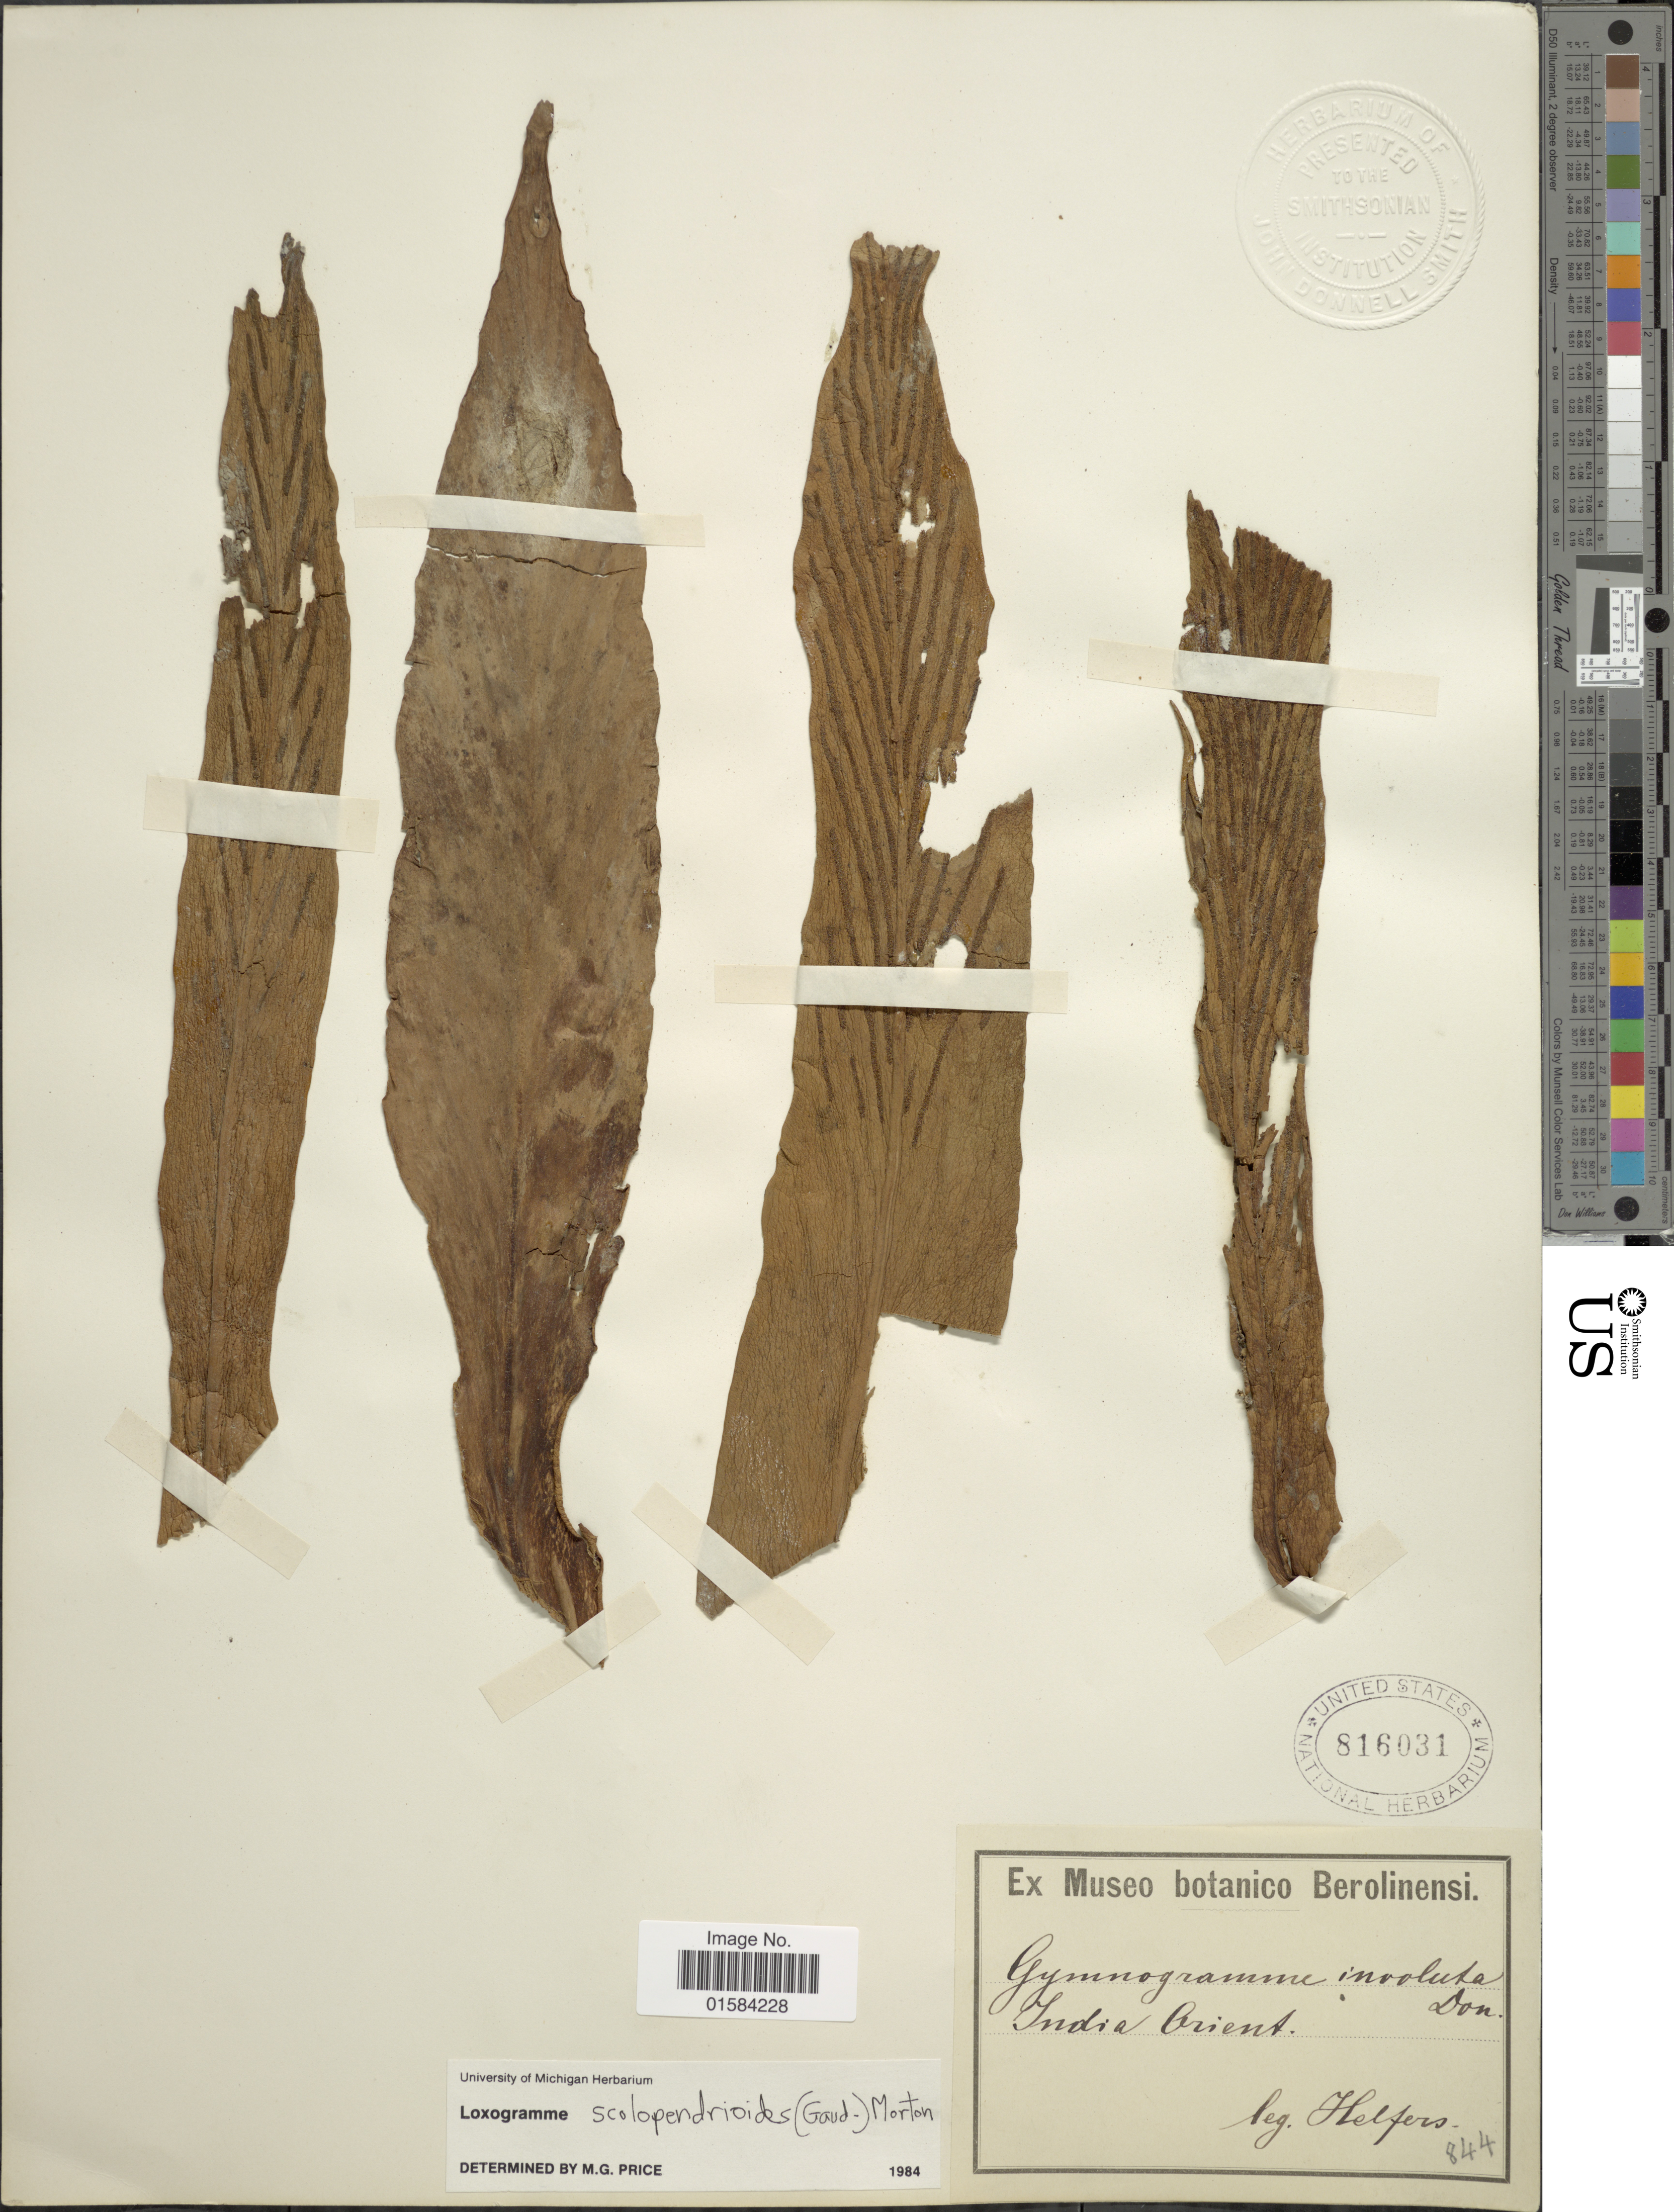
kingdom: Plantae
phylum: Tracheophyta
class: Polypodiopsida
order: Polypodiales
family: Polypodiaceae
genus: Loxogramme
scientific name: Loxogramme scolopendrioides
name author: (Gaudich.) C.V. Morton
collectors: Helfers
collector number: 844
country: India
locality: India Orient.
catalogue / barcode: US 816031